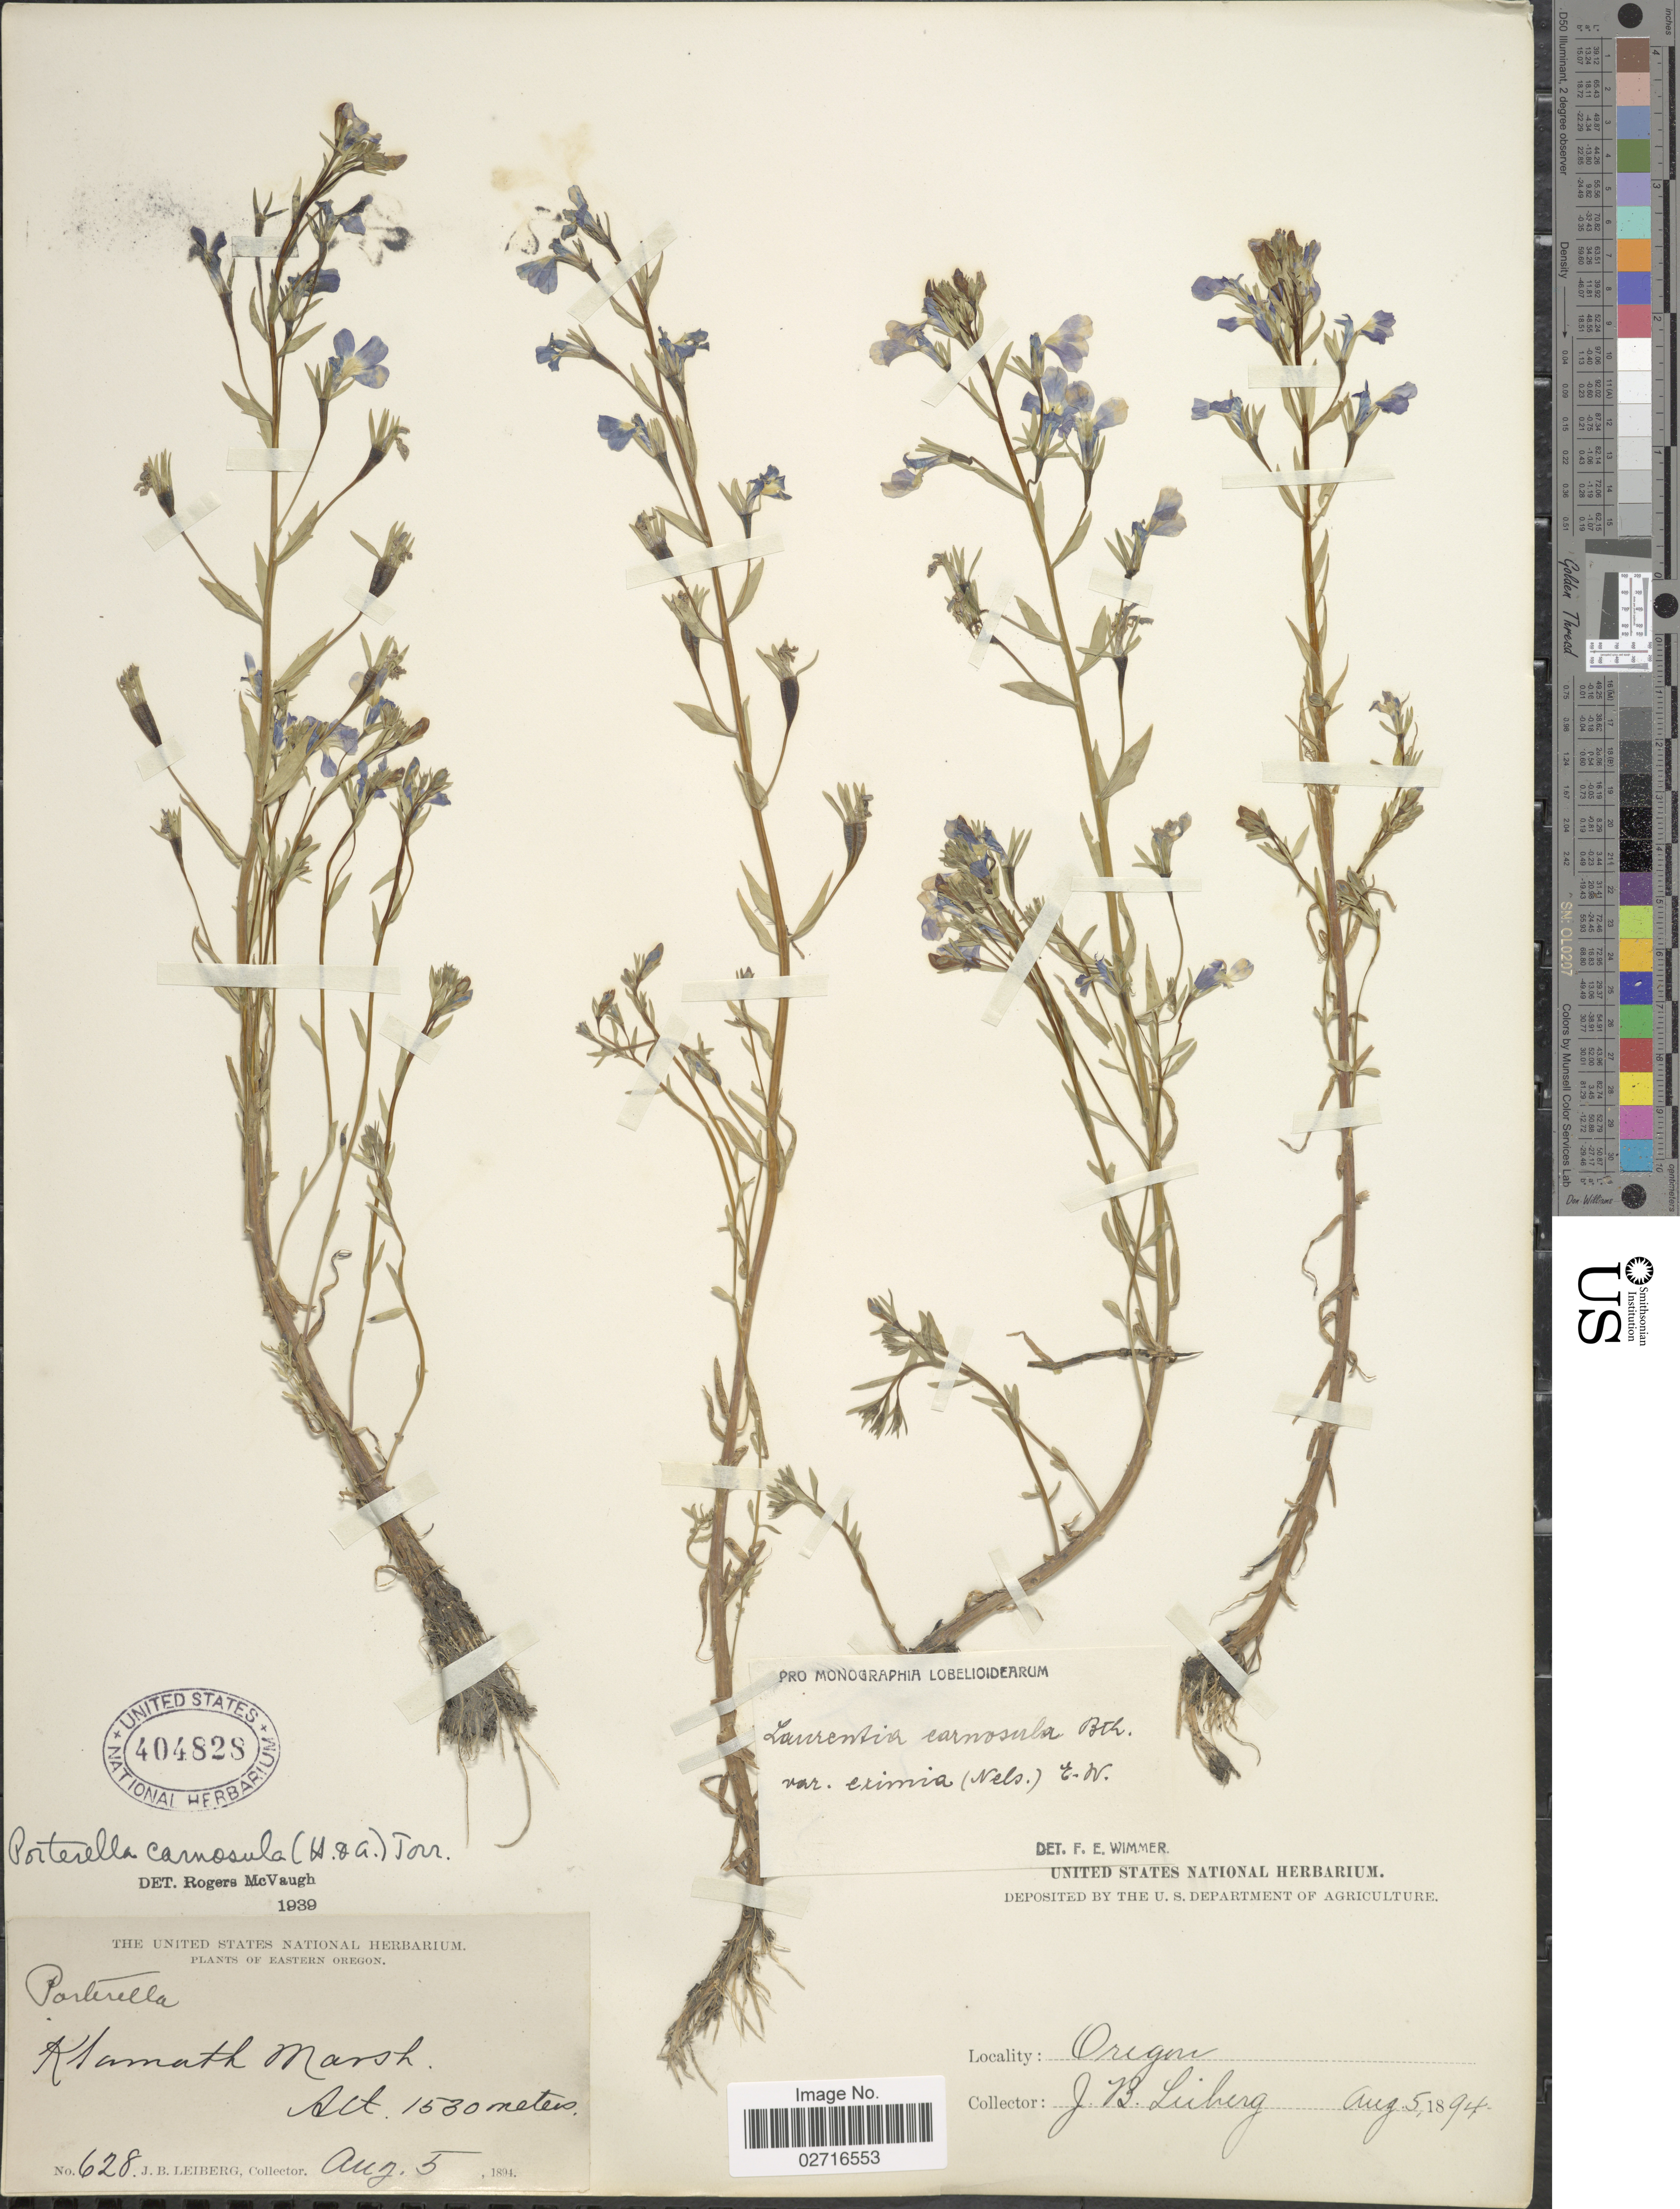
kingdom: Plantae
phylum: Tracheophyta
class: Magnoliopsida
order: Asterales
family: Campanulaceae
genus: Laurentia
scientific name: Laurentia carnosula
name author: (Hook. & Arn.) Benth. ex A. Gray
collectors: J. B. Leiberg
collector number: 628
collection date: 1894-08-05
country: United States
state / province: Oregon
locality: Klamath Marsh, Eastern Oregon.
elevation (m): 1530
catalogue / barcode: US 404828